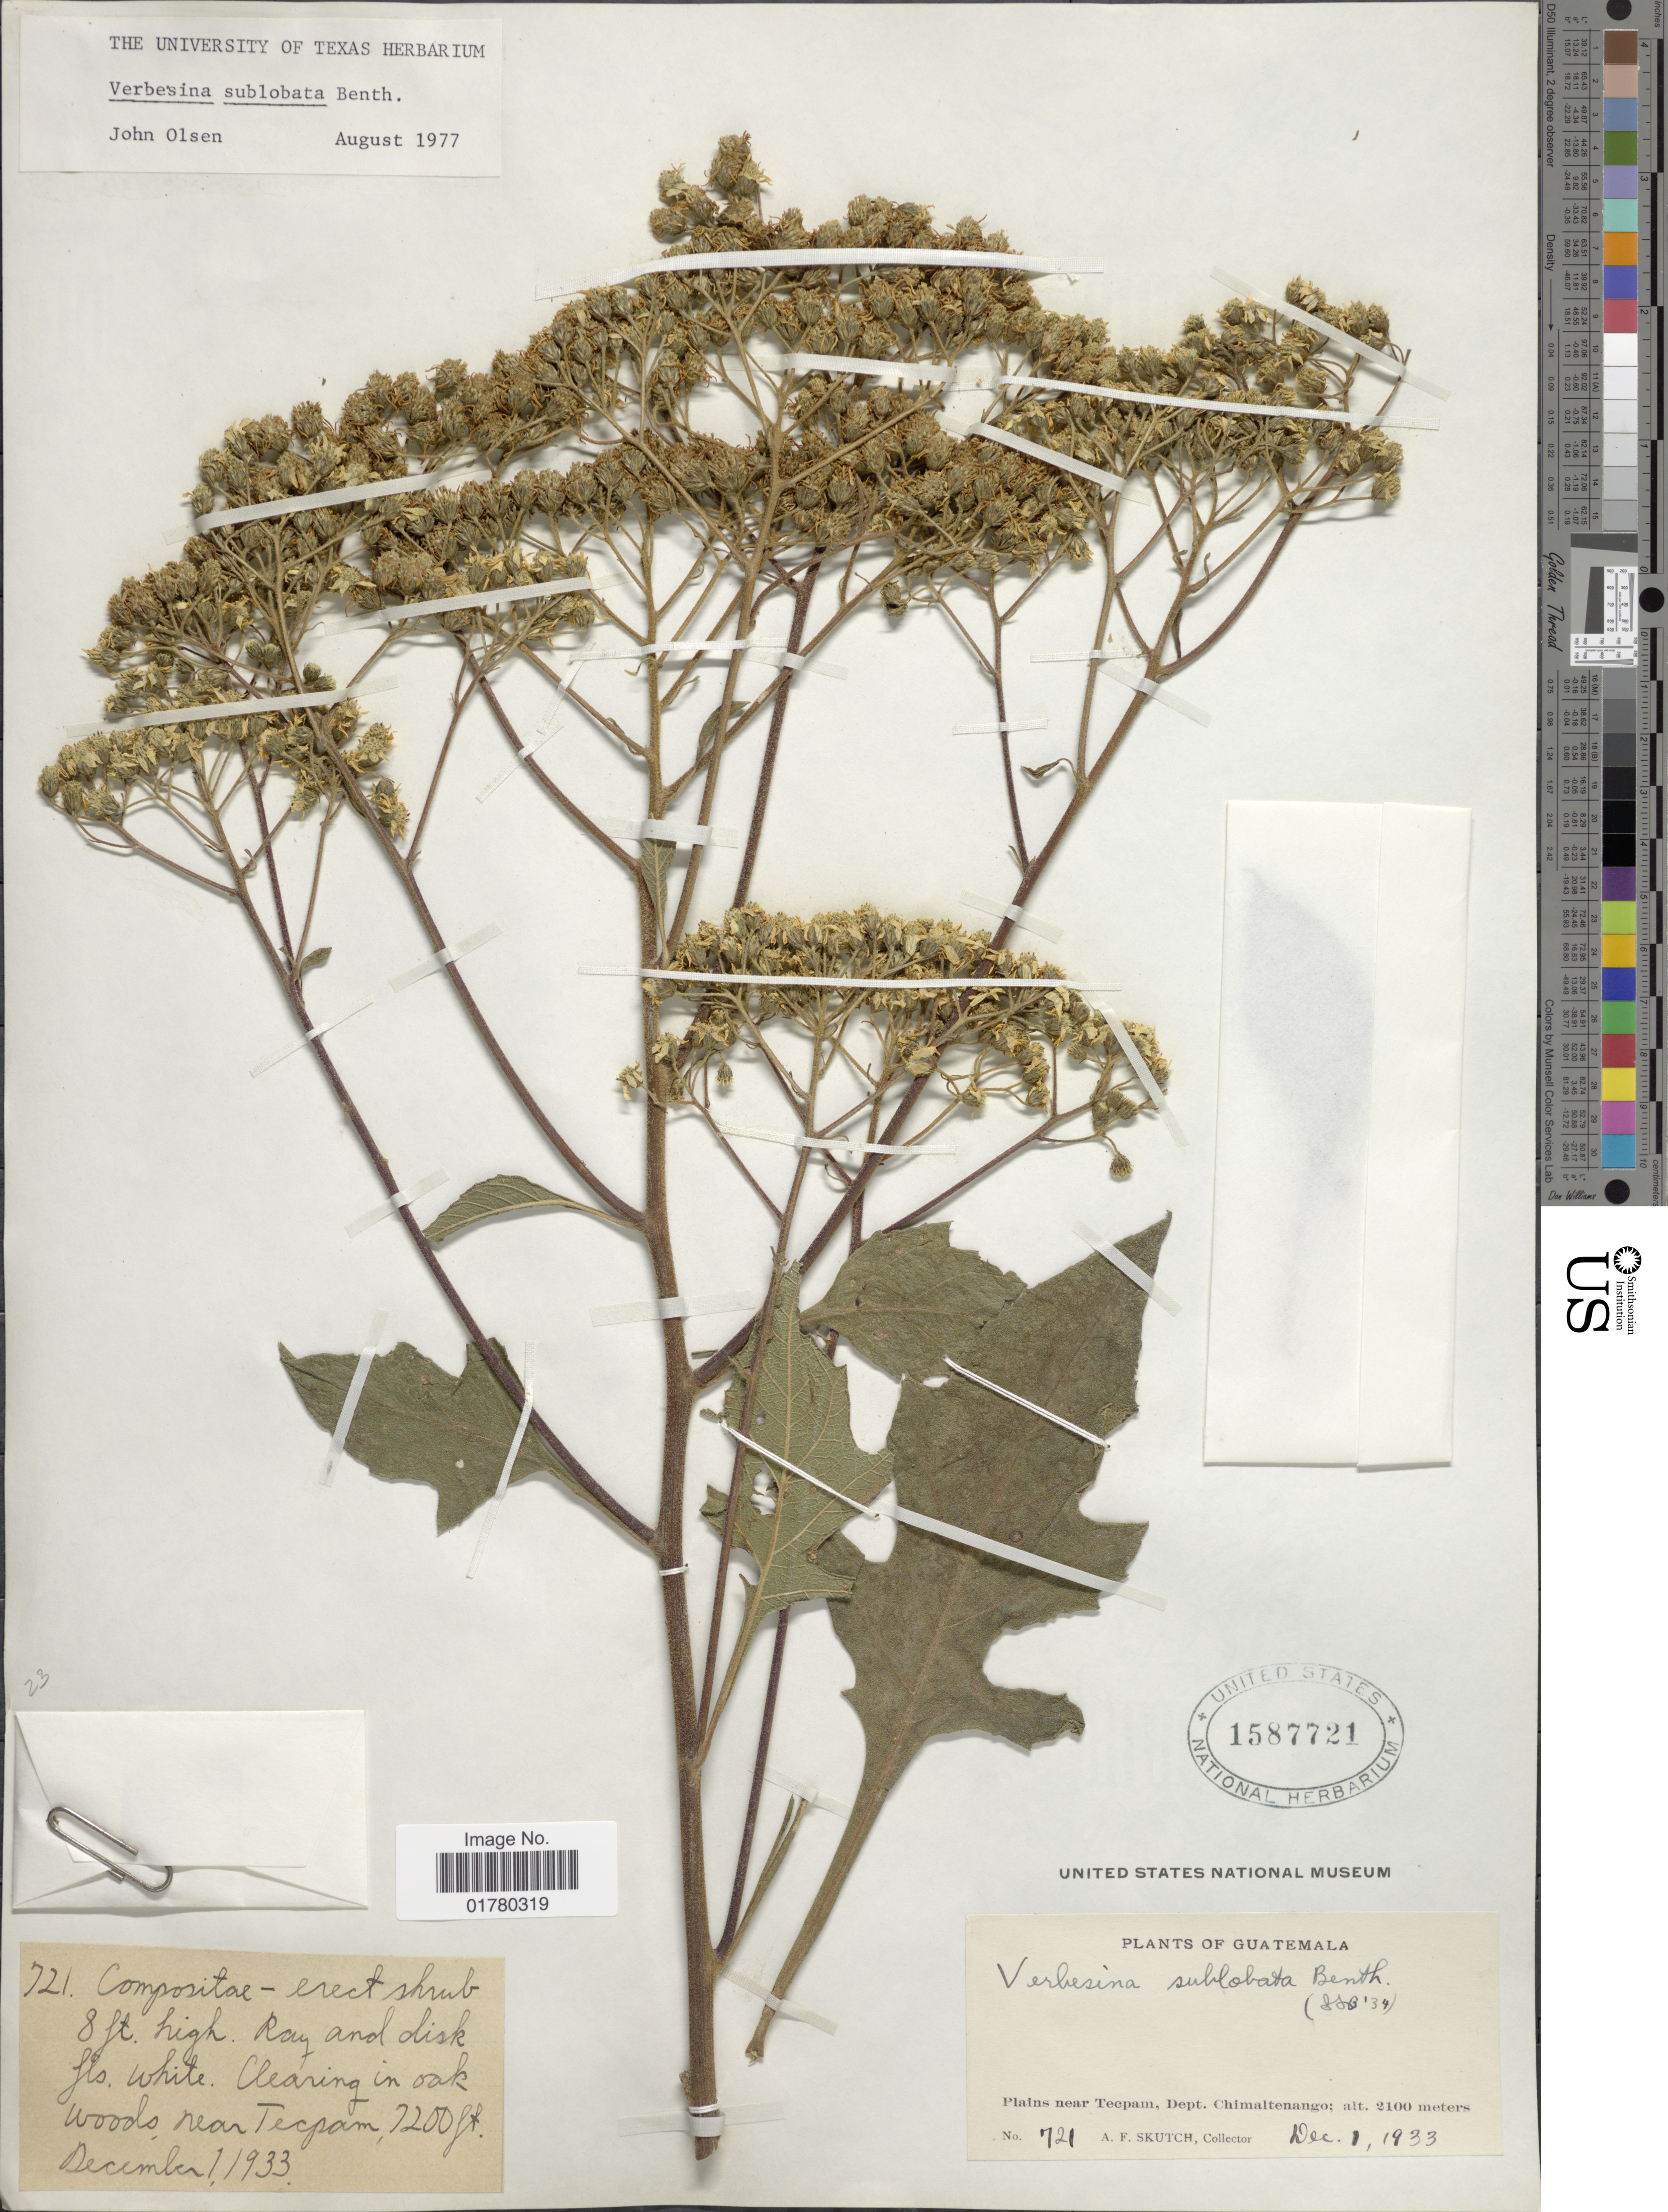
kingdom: Plantae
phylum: Tracheophyta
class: Magnoliopsida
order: Asterales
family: Asteraceae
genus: Verbesina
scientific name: Verbesina turbacensis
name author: Kunth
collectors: A. F. Skutch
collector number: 721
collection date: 1933-12-01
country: Guatemala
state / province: Chimaltenango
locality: Plains near Tecpam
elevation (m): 2100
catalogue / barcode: US 1587721